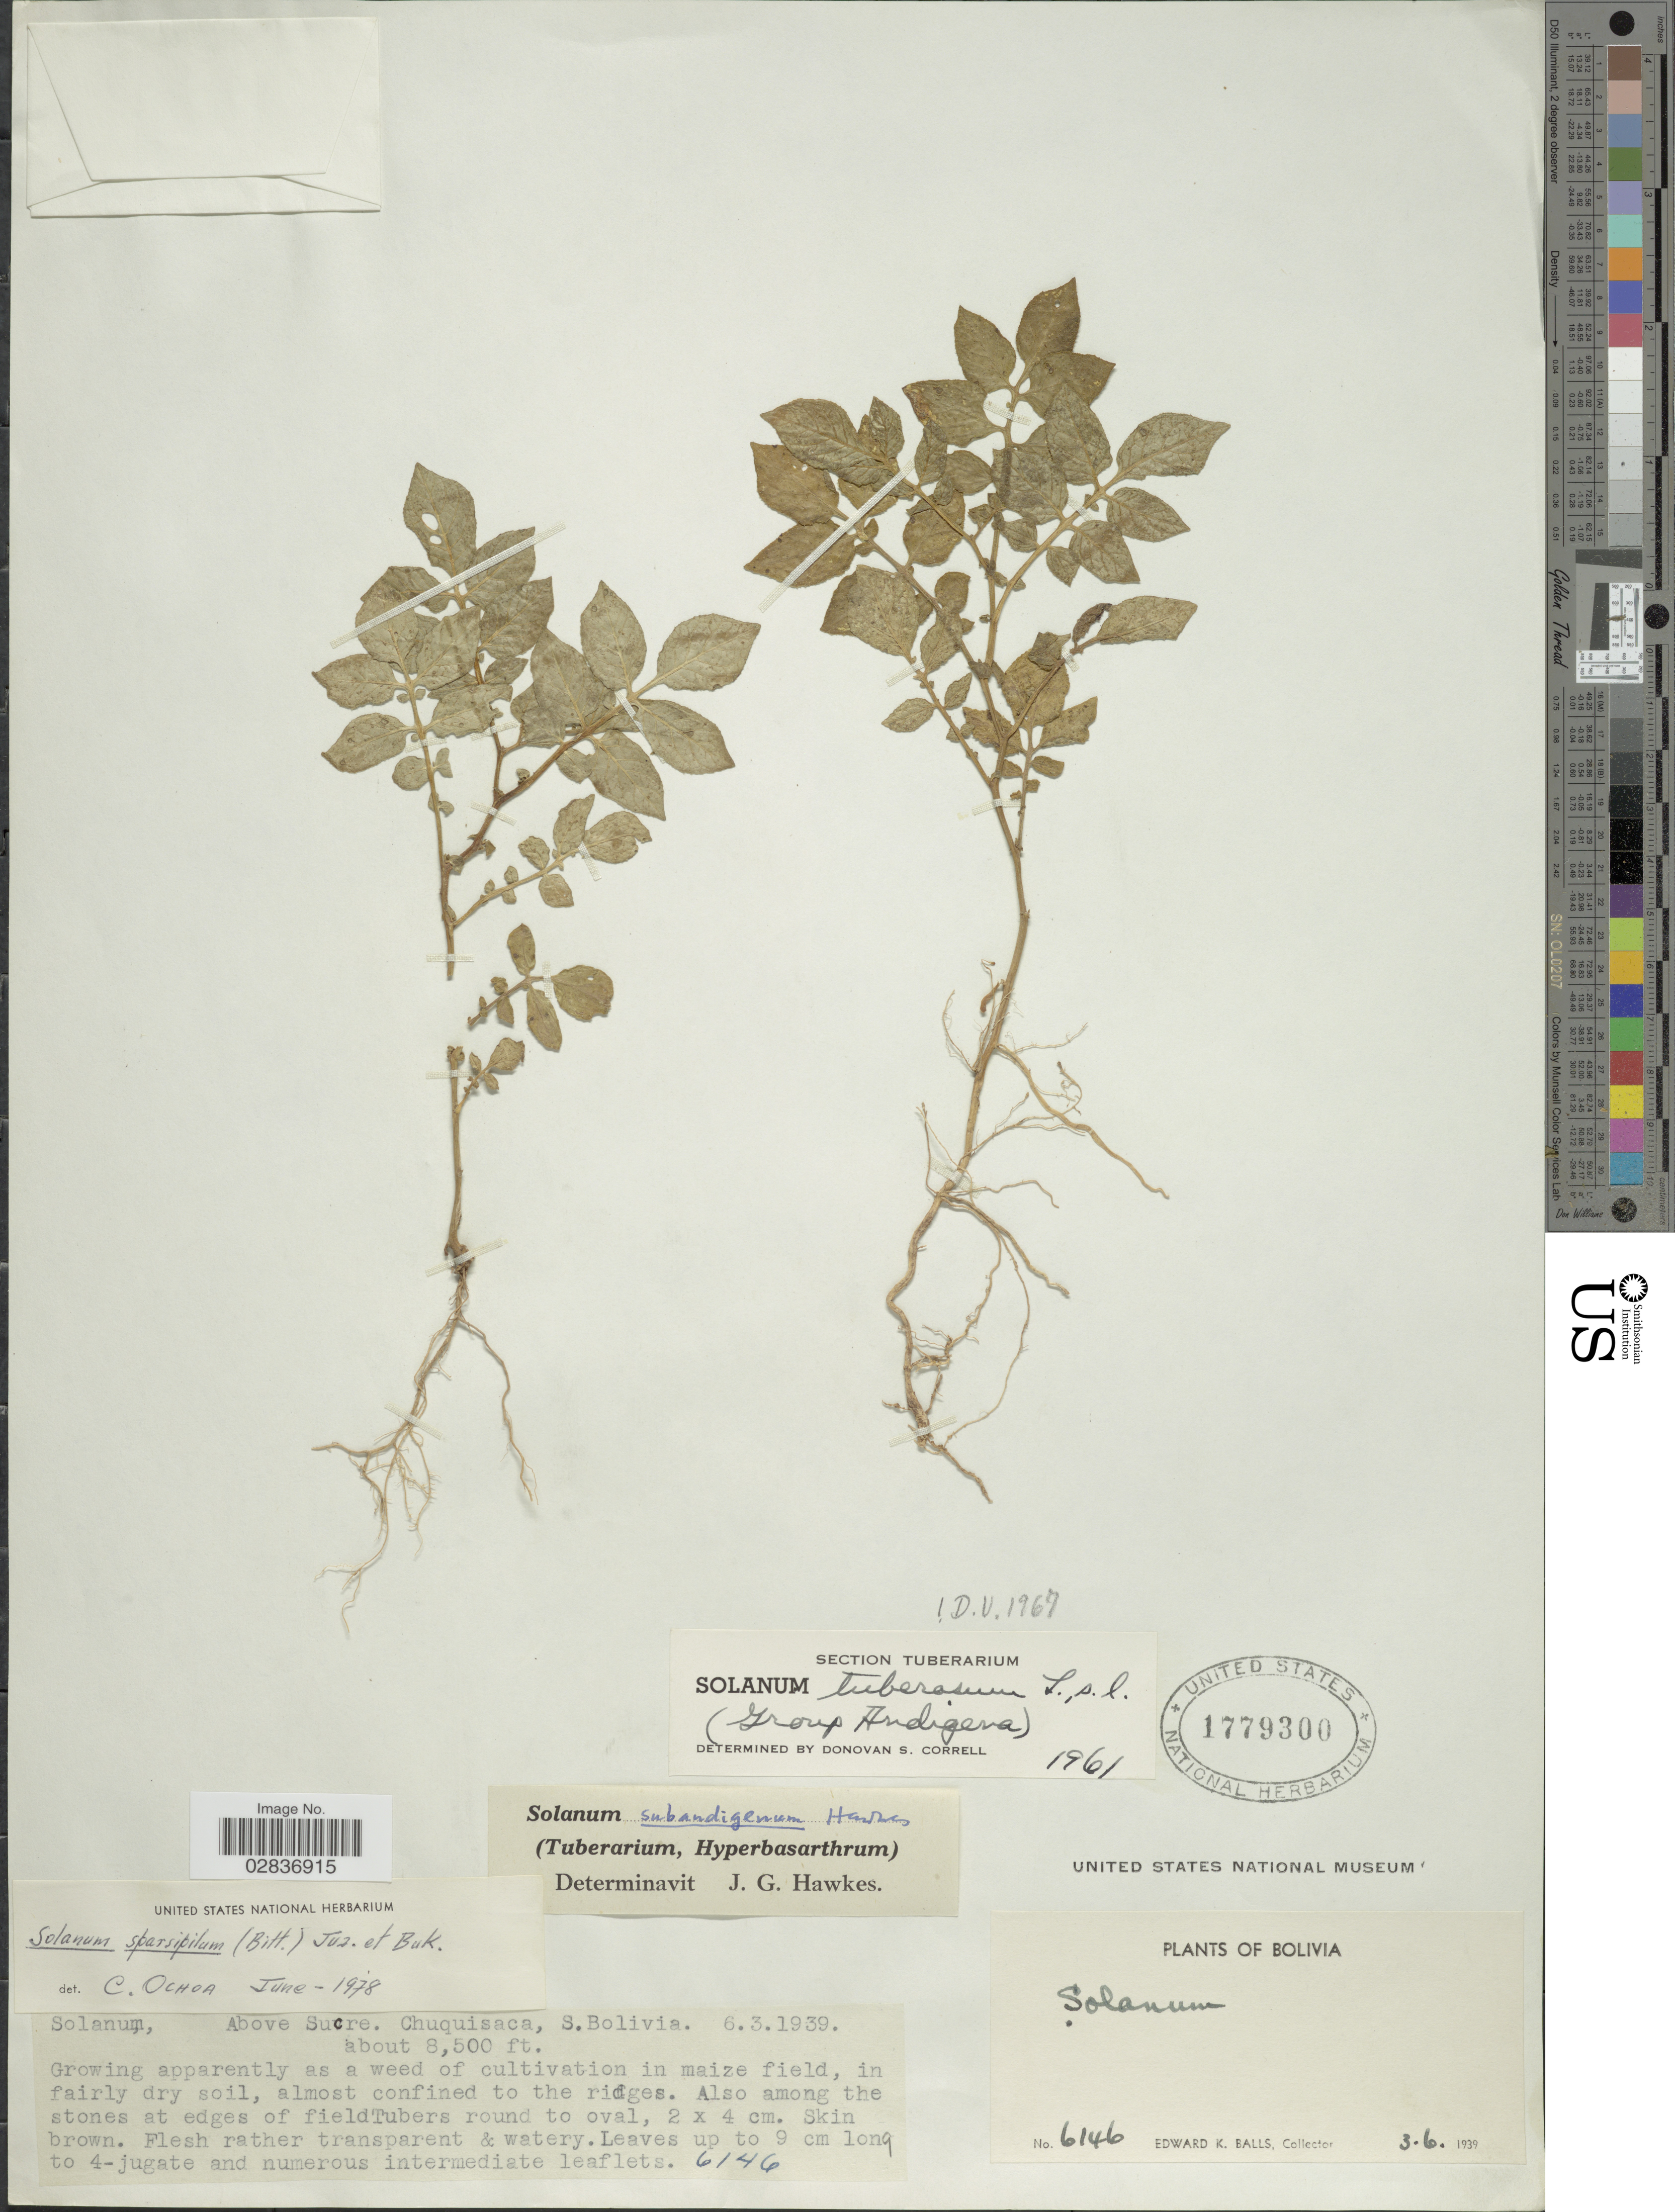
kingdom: Plantae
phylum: Tracheophyta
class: Magnoliopsida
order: Solanales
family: Solanaceae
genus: Solanum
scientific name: Solanum tuberosum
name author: L.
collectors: E. K. Balls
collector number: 6146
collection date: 1939-03-06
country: Bolivia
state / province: Chuquisaca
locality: Above Sucre, S. Bolivia.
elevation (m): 2591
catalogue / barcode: US 1779300